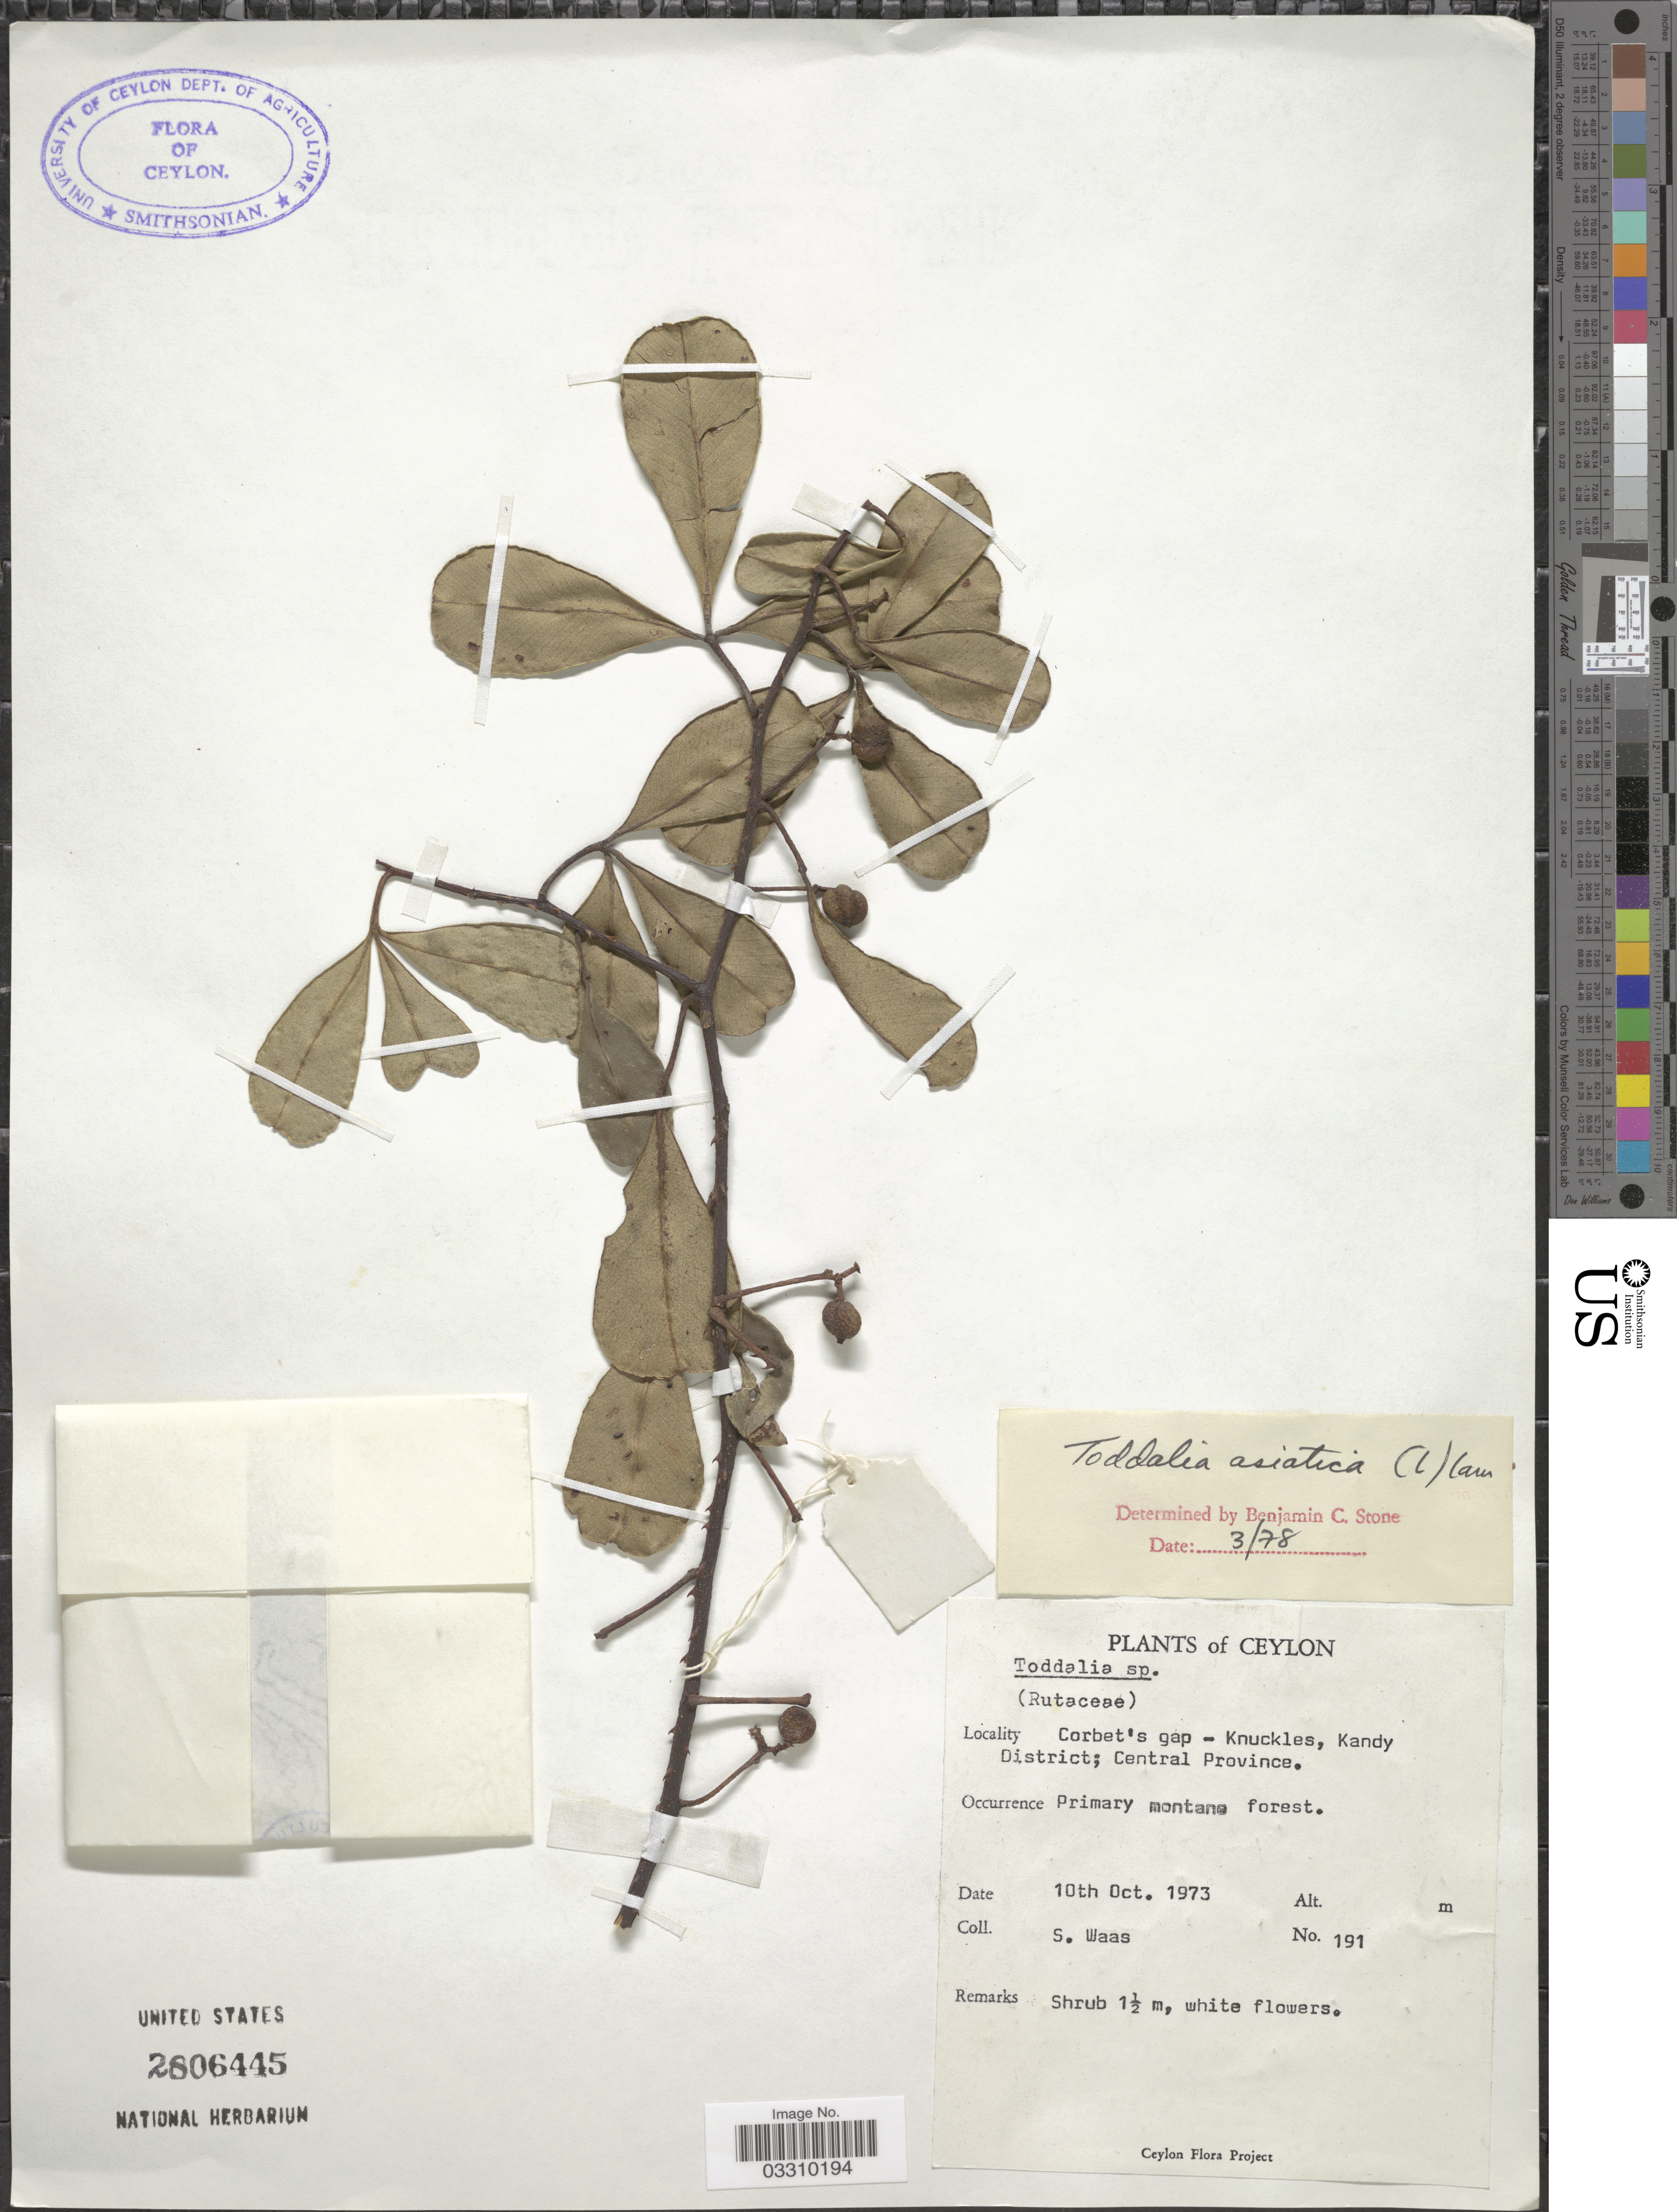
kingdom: Plantae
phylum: Tracheophyta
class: Magnoliopsida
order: Sapindales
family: Rutaceae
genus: Zanthoxylum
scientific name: Zanthoxylum asiaticum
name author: (L.) Appelhans et al.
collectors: S. Waas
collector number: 191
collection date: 1973-10-10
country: Sri Lanka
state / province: Central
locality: Ceylon. Corbet's gap- Knuckles, Kandy District.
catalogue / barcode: US 2806445